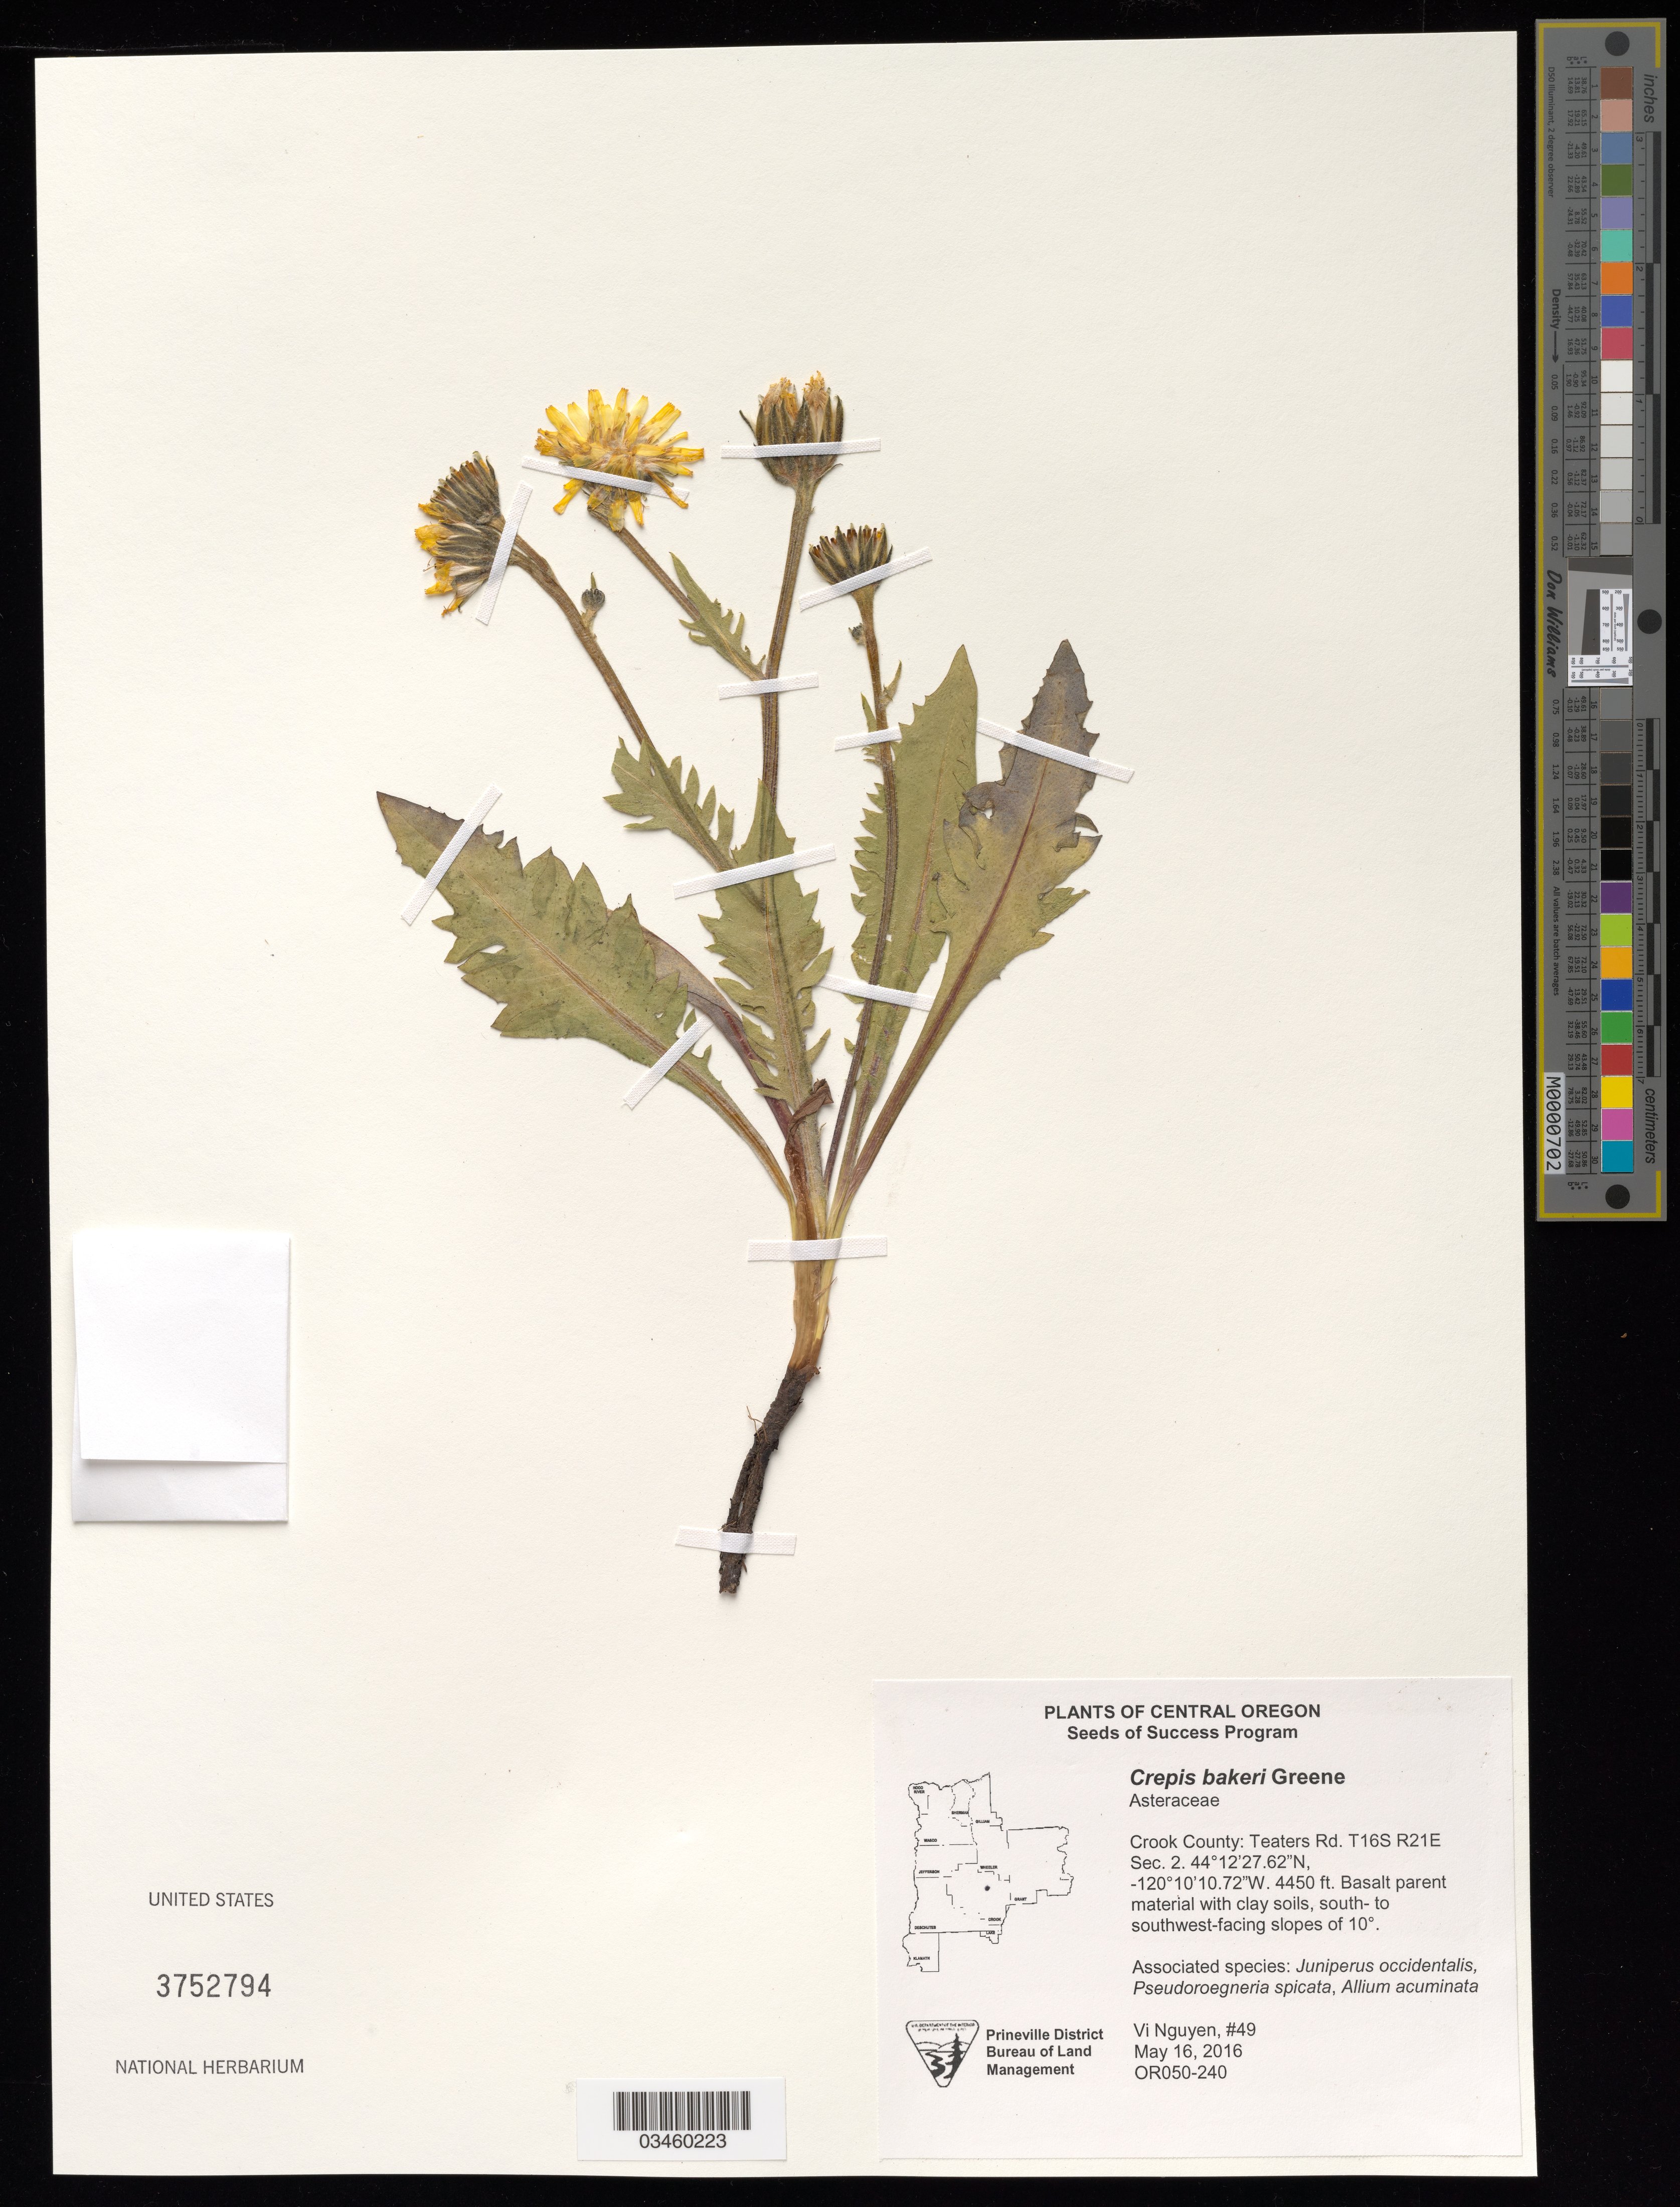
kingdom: Plantae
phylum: Tracheophyta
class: Magnoliopsida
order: Asterales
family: Asteraceae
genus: Crepis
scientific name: Crepis bakeri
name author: Greene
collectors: V. Nguyen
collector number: OR050-240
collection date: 2016-05-16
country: United States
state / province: Oregon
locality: Teaters Rd. T16S R21E Sec 2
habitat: Basalt parent material with clay soils. With Juniperus occidentalis, Pseudoroegneria spicata, Allium acuminata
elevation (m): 1356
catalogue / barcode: US 3752794